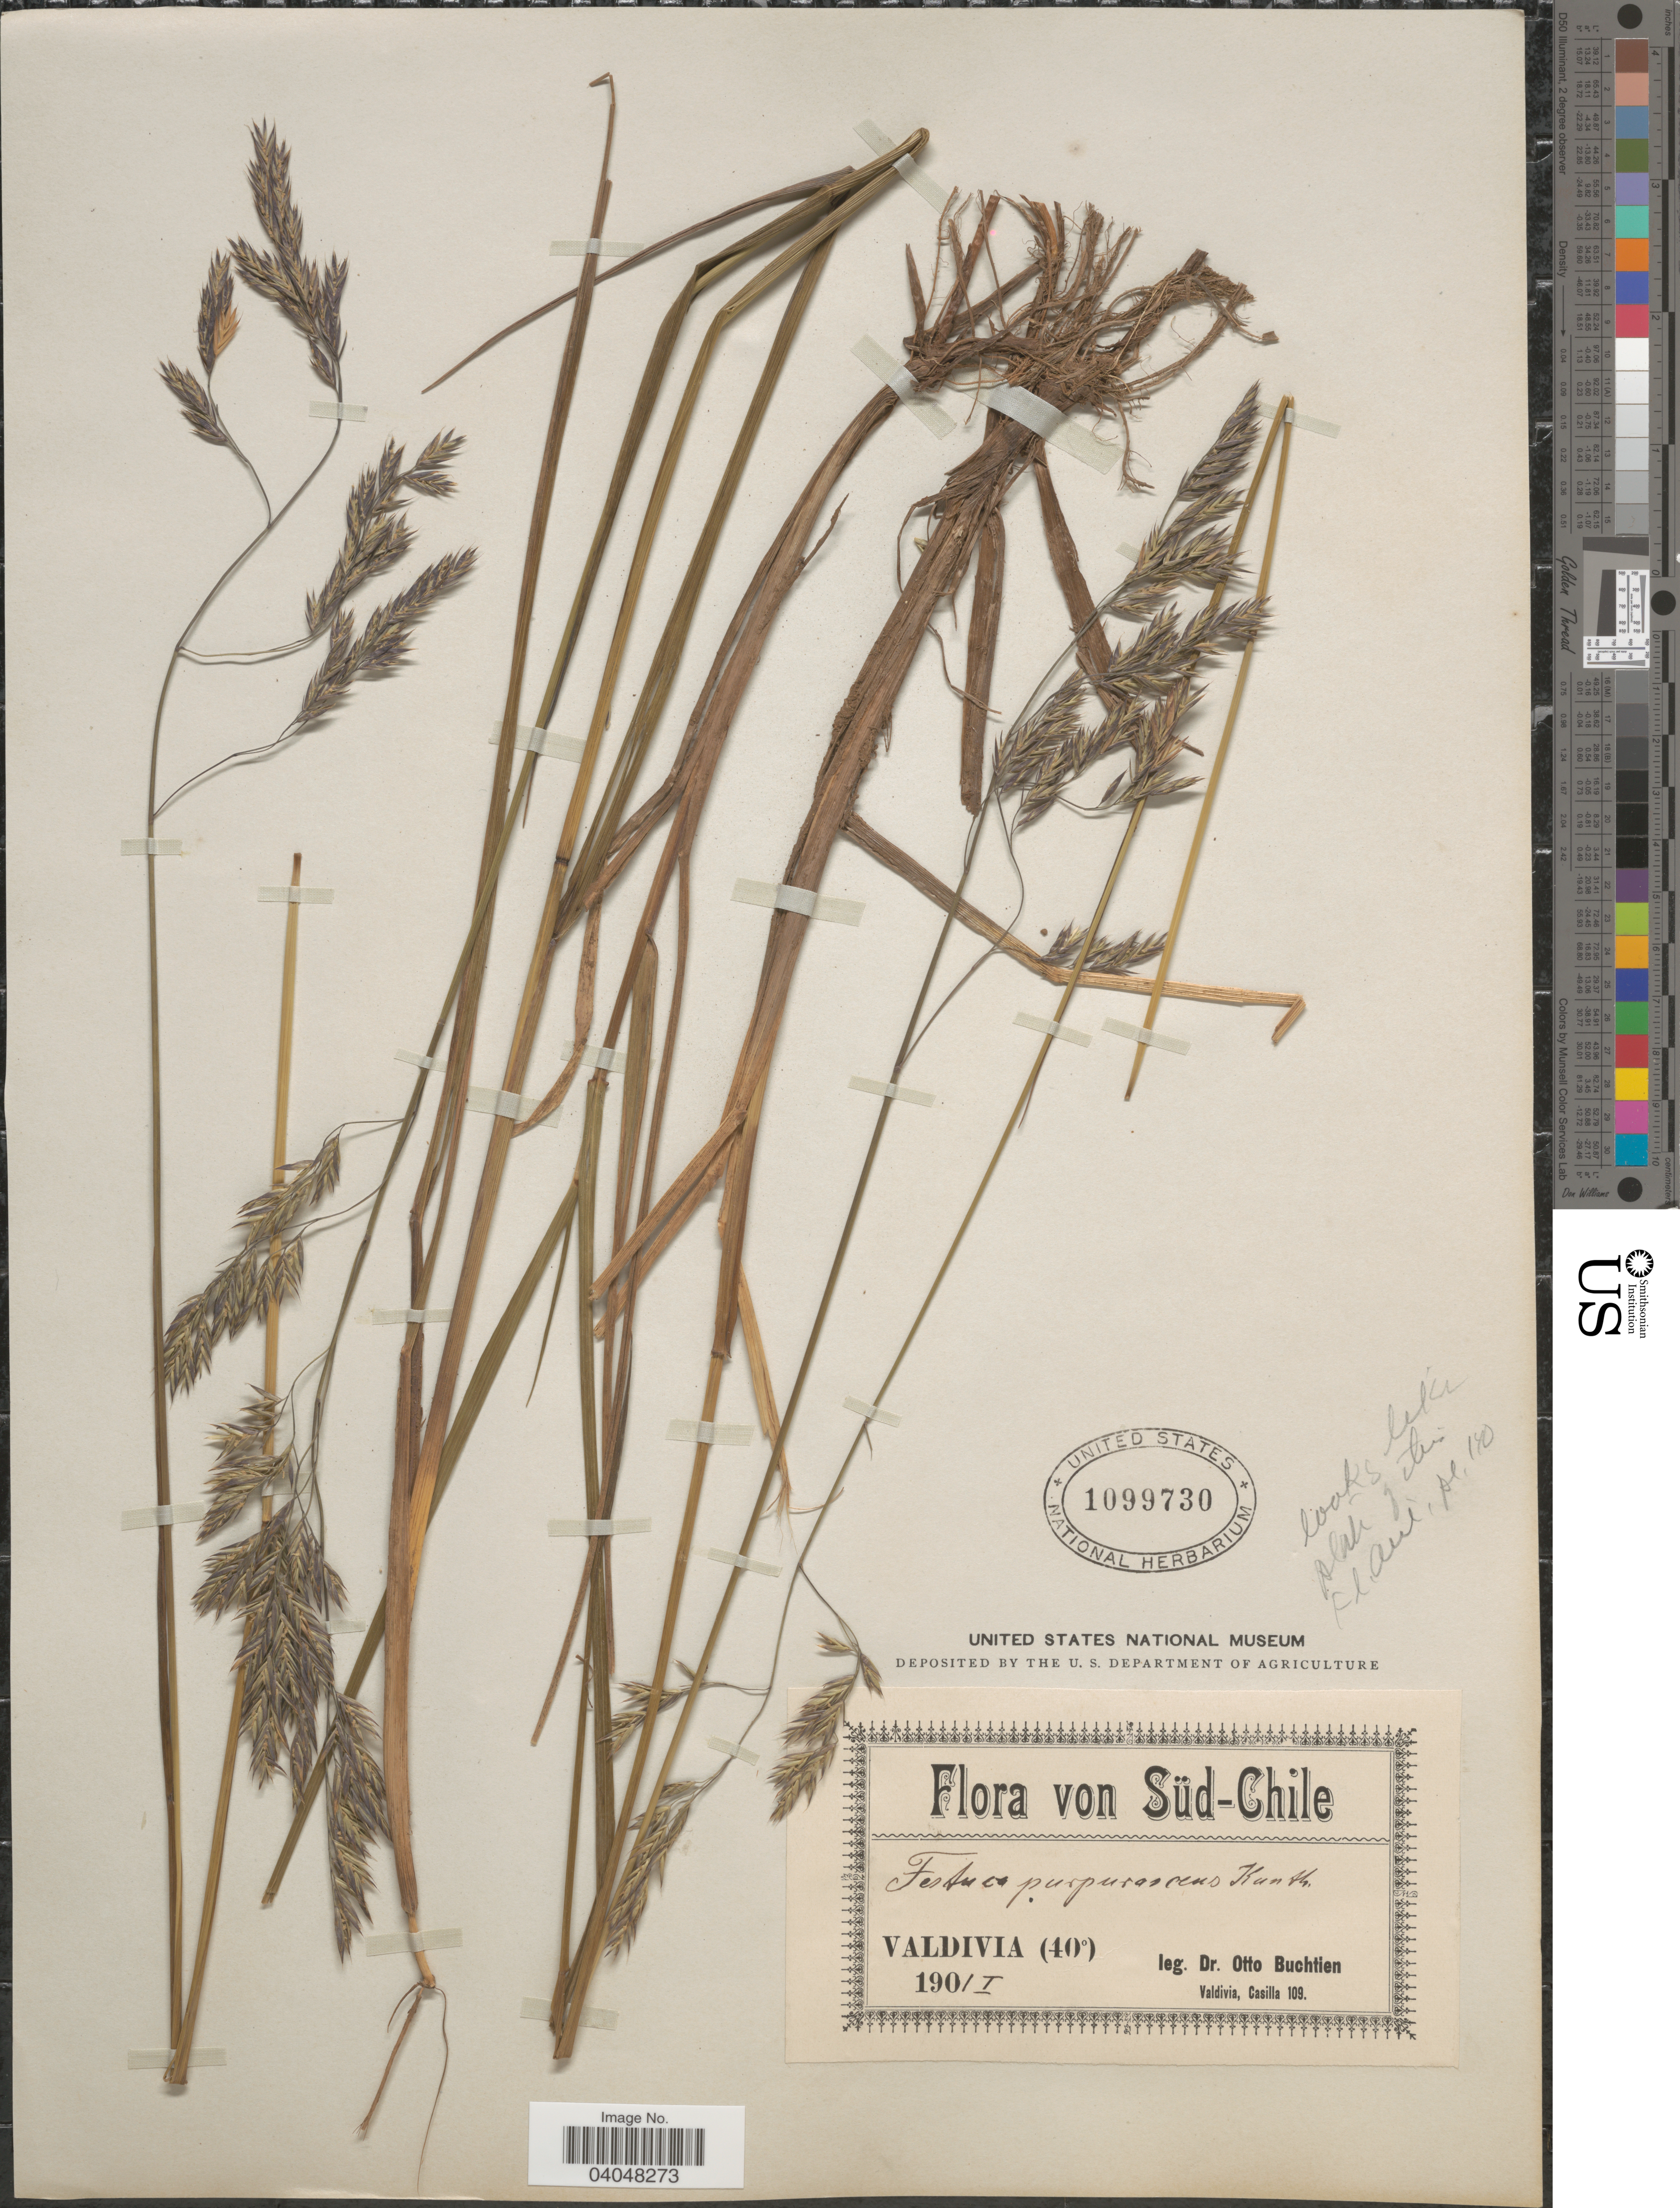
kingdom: Plantae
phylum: Tracheophyta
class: Liliopsida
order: Poales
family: Poaceae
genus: Festuca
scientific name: Festuca purpurascens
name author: Banks & Sol. ex Hook. f.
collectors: O. Buchtien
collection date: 1901-01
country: Chile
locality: Süd-Chile. Valdivia.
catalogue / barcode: US 1099730